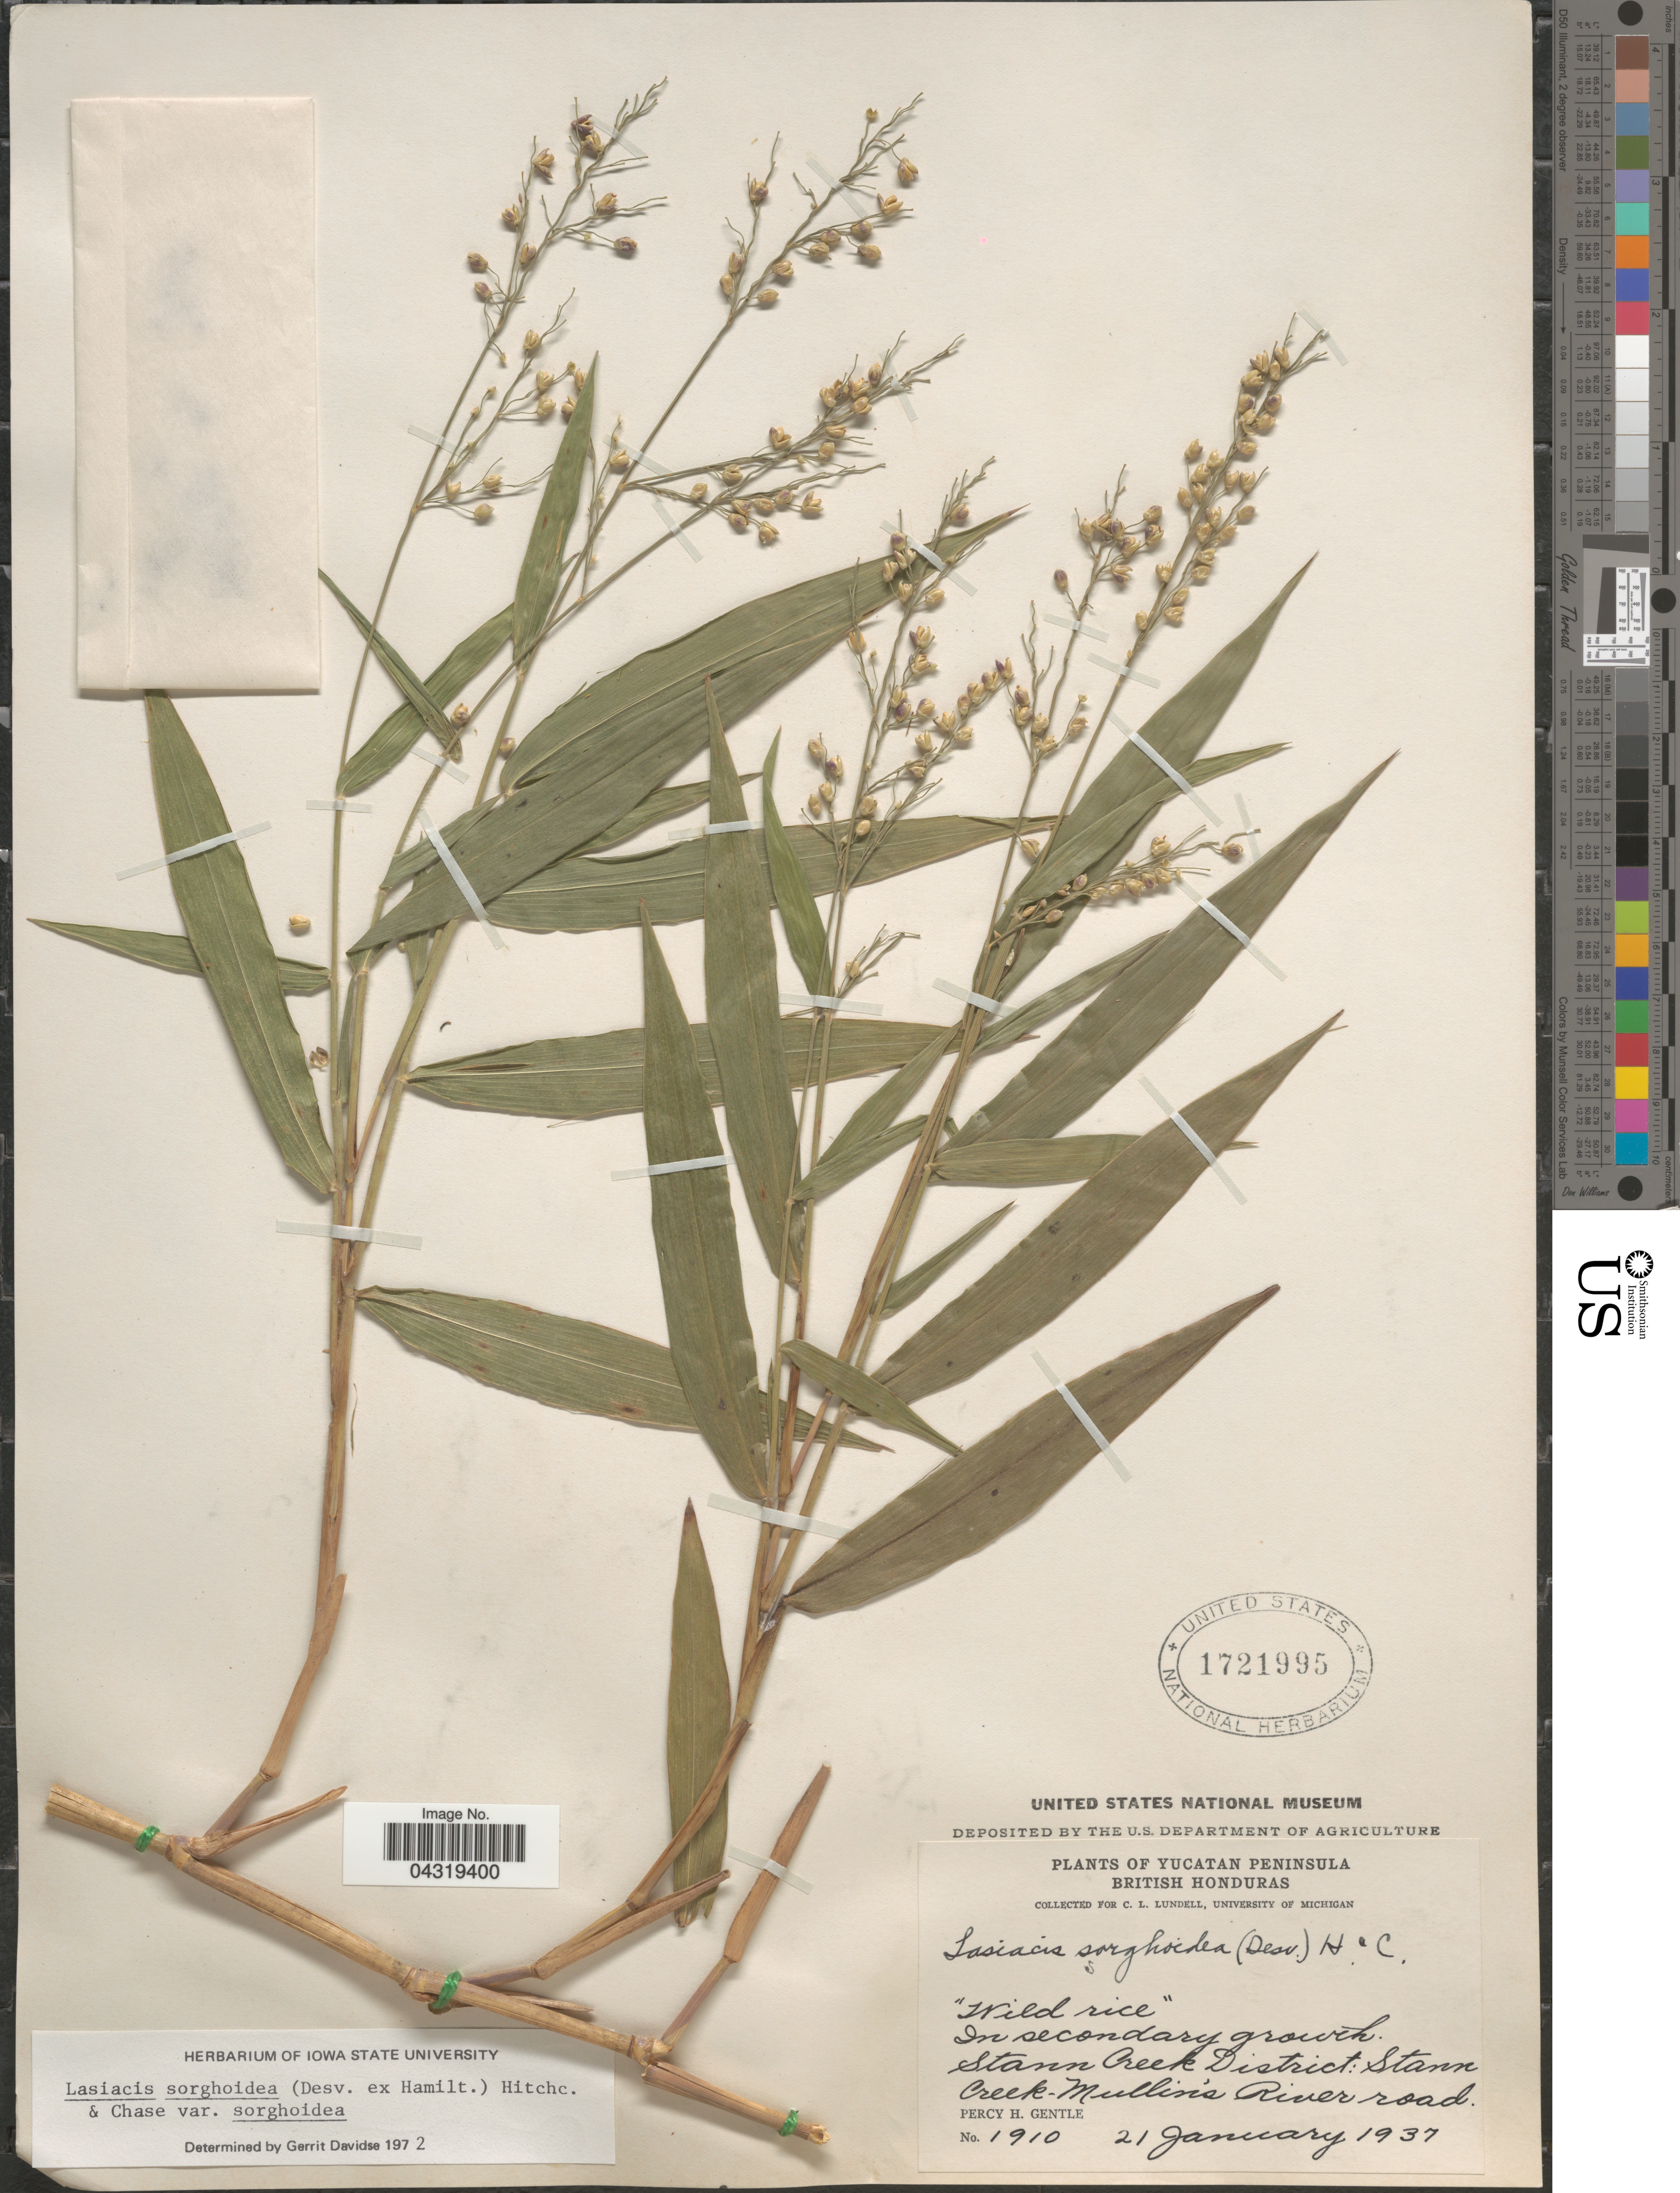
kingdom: Plantae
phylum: Tracheophyta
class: Liliopsida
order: Poales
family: Poaceae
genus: Lasiacis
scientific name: Lasiacis sorghoidea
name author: (Desv. ex Ham.) Hitchc. & Chase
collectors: P. H. Gentle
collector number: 1910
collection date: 1937-01-21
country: Belize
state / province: Stann Creek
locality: Yucatan Peninsula. British Honduras. In secondary growth. Stann Creek District: Stann Creek. Mullin's River road.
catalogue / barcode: US 1721995